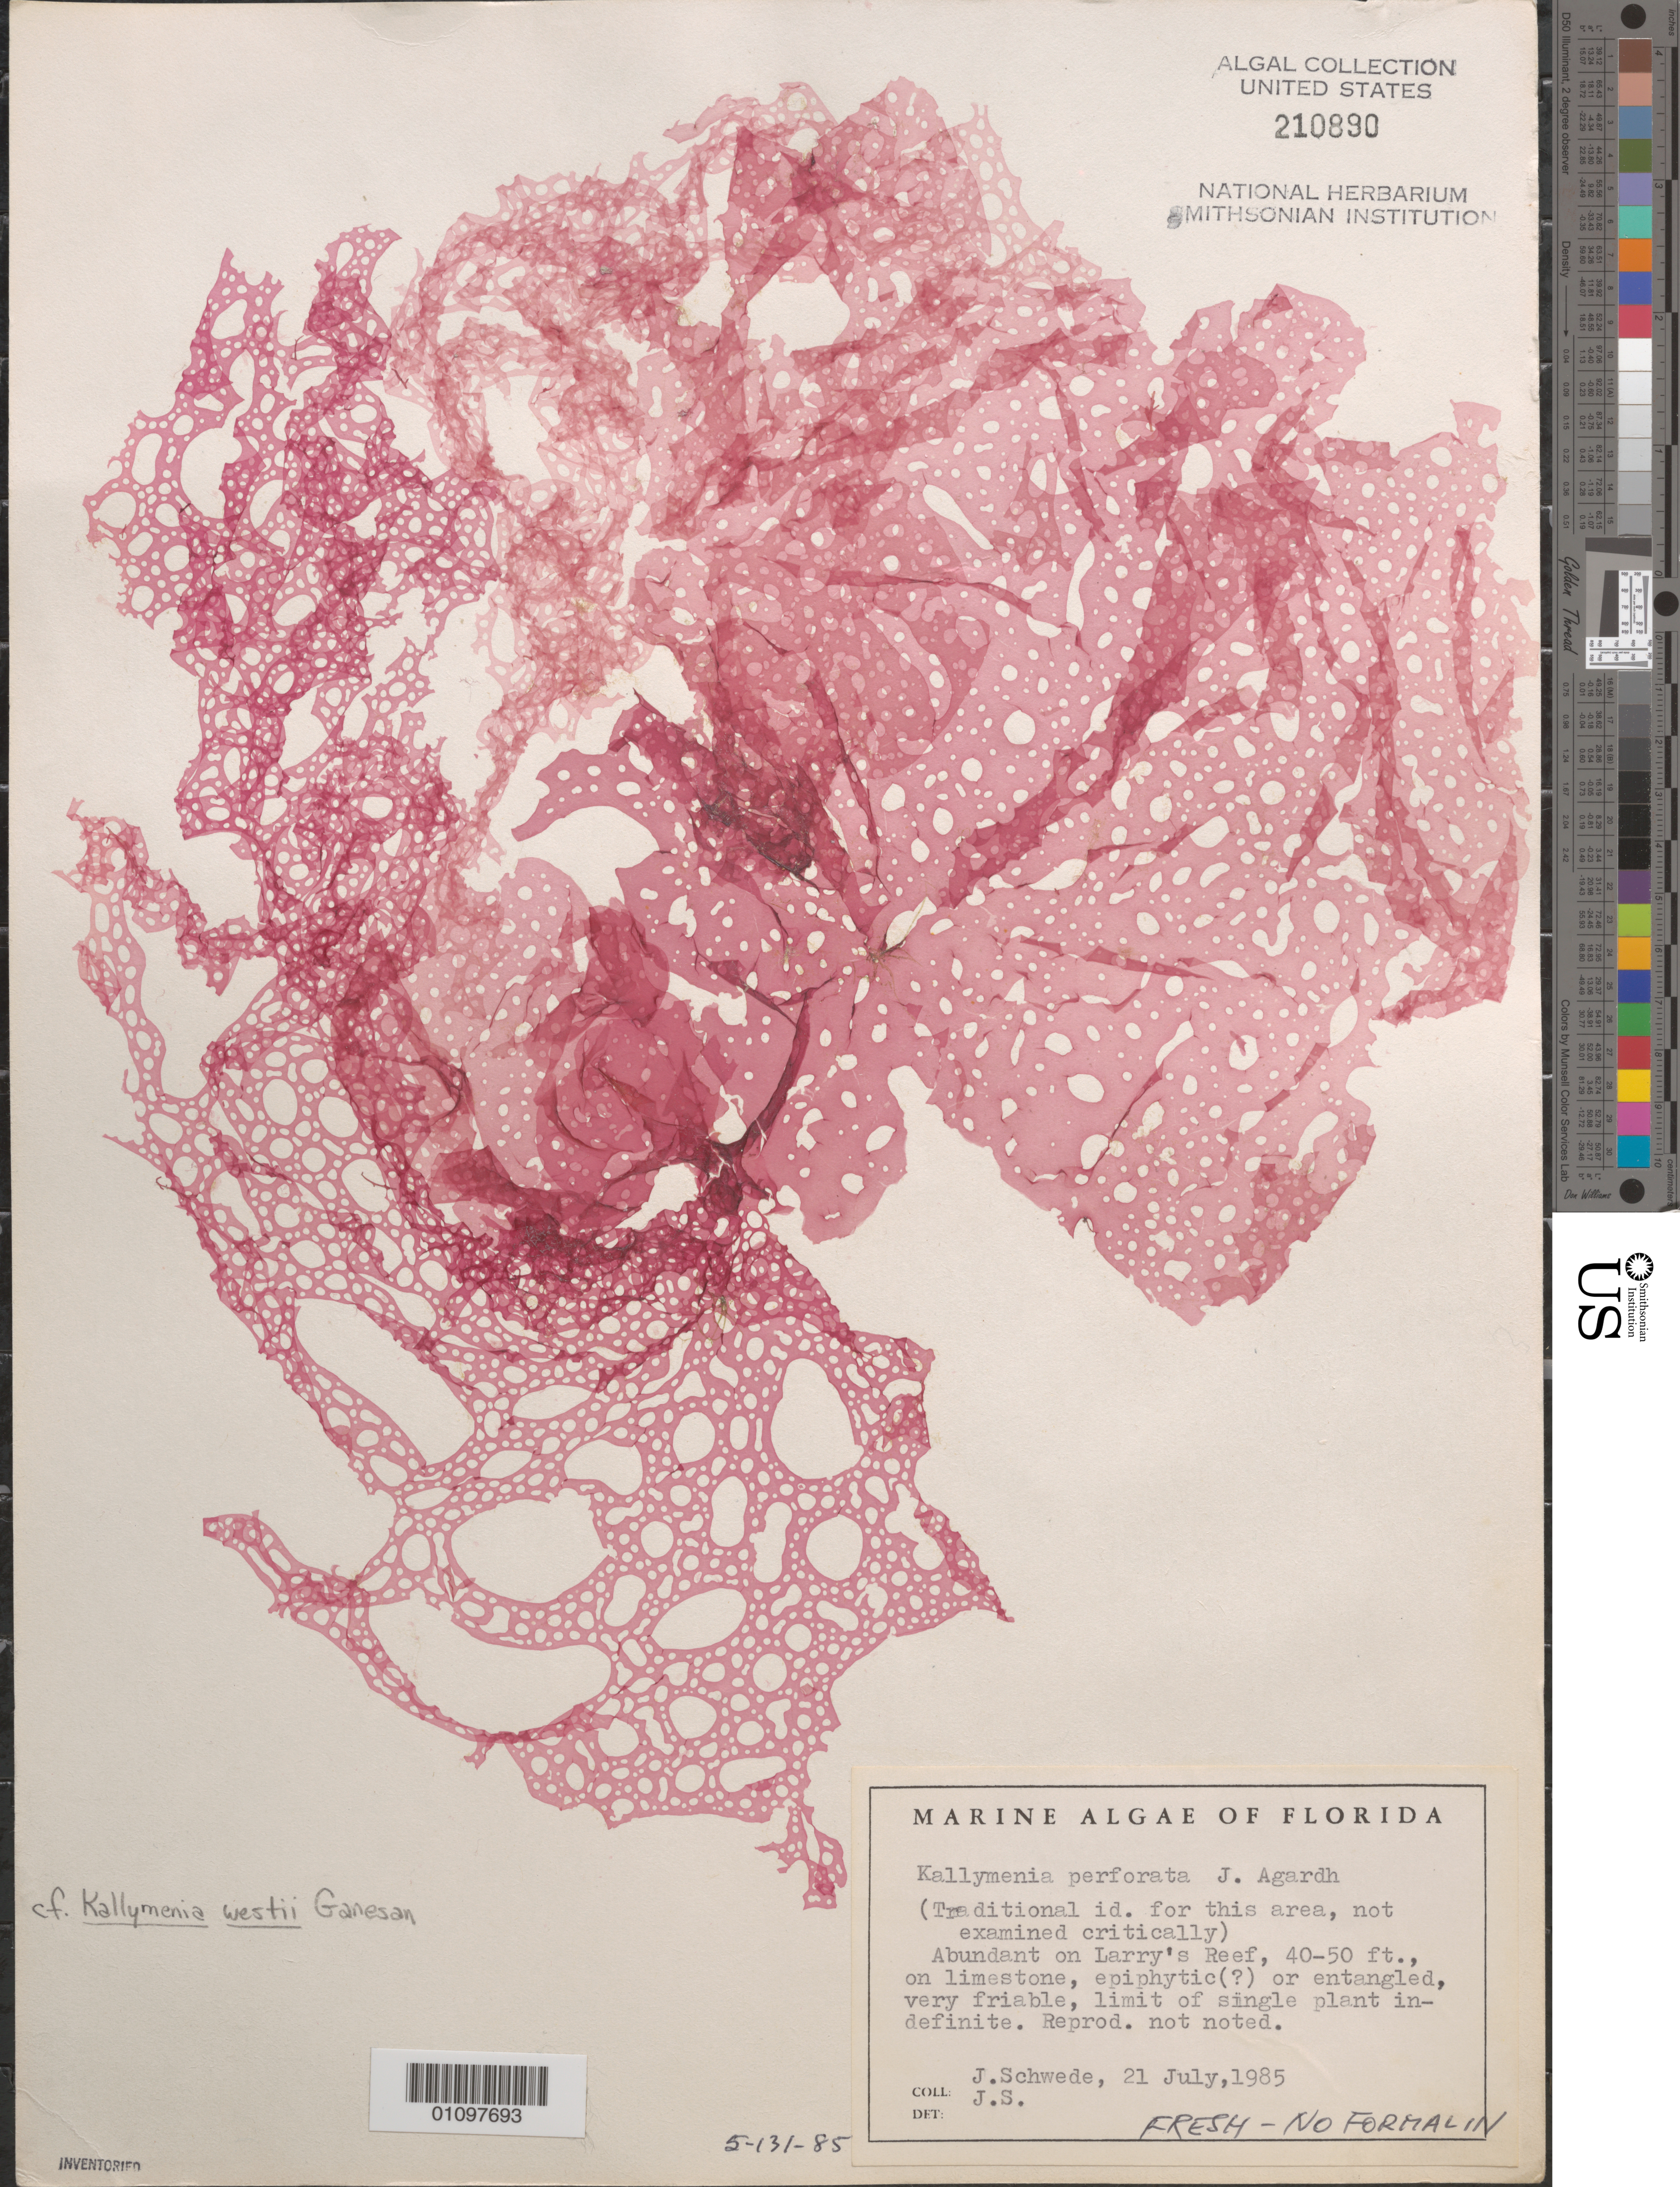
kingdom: Plantae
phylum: Rhodophyta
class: Florideophyceae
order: Gigartinales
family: Kallymeniaceae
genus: Austrokallymenia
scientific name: Austrokallymenia westii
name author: (Ganesan) C.W. Schneid. & G.W. Saunders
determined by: Algae name updating Project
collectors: J. Schwede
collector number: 5-131-85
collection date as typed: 21 Jul 1985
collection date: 1985-07-21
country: United States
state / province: Florida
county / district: Pinellas County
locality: Larry's Reef, ca. 15 miles off Dunedin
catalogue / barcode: US 210890